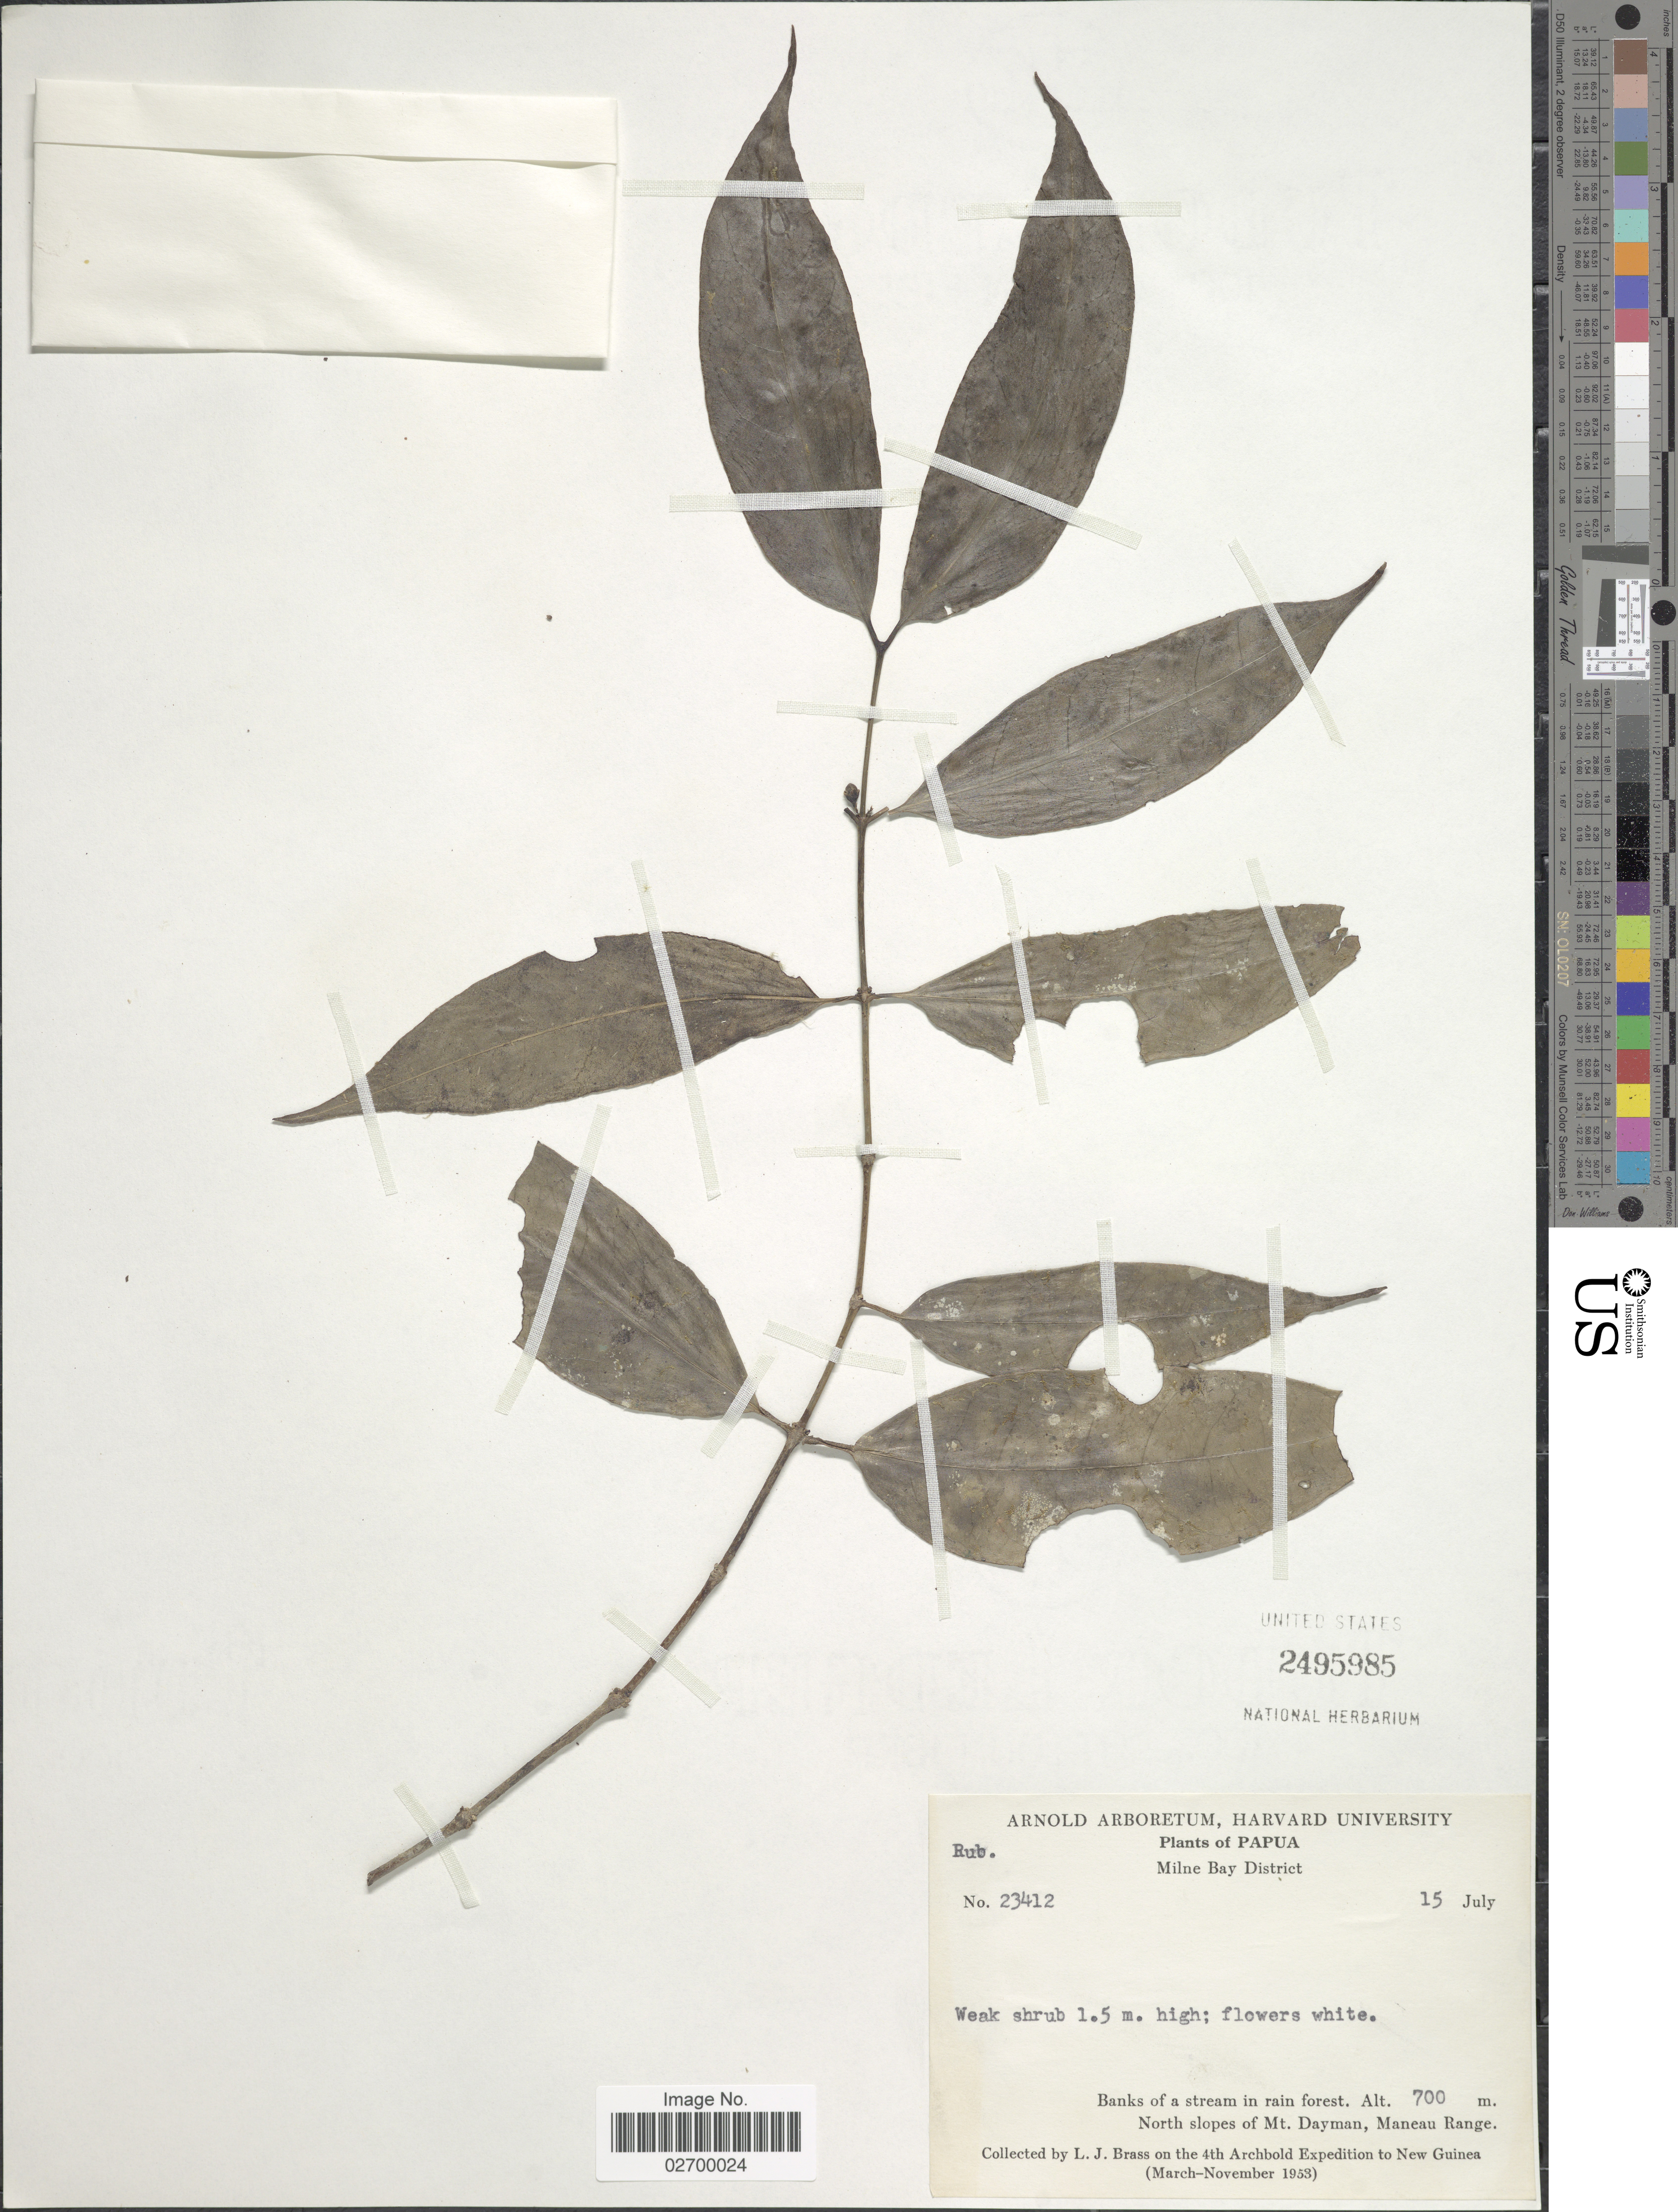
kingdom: Plantae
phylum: Tracheophyta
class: Magnoliopsida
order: Gentianales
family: Rubiaceae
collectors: L. J. Brass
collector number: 23412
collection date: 1953-07-15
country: Papua New Guinea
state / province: Milne Bay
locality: New Guinea [unsure placement] North slopes of Mt. Dayman, Maneau Range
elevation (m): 700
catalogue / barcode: US 2495985